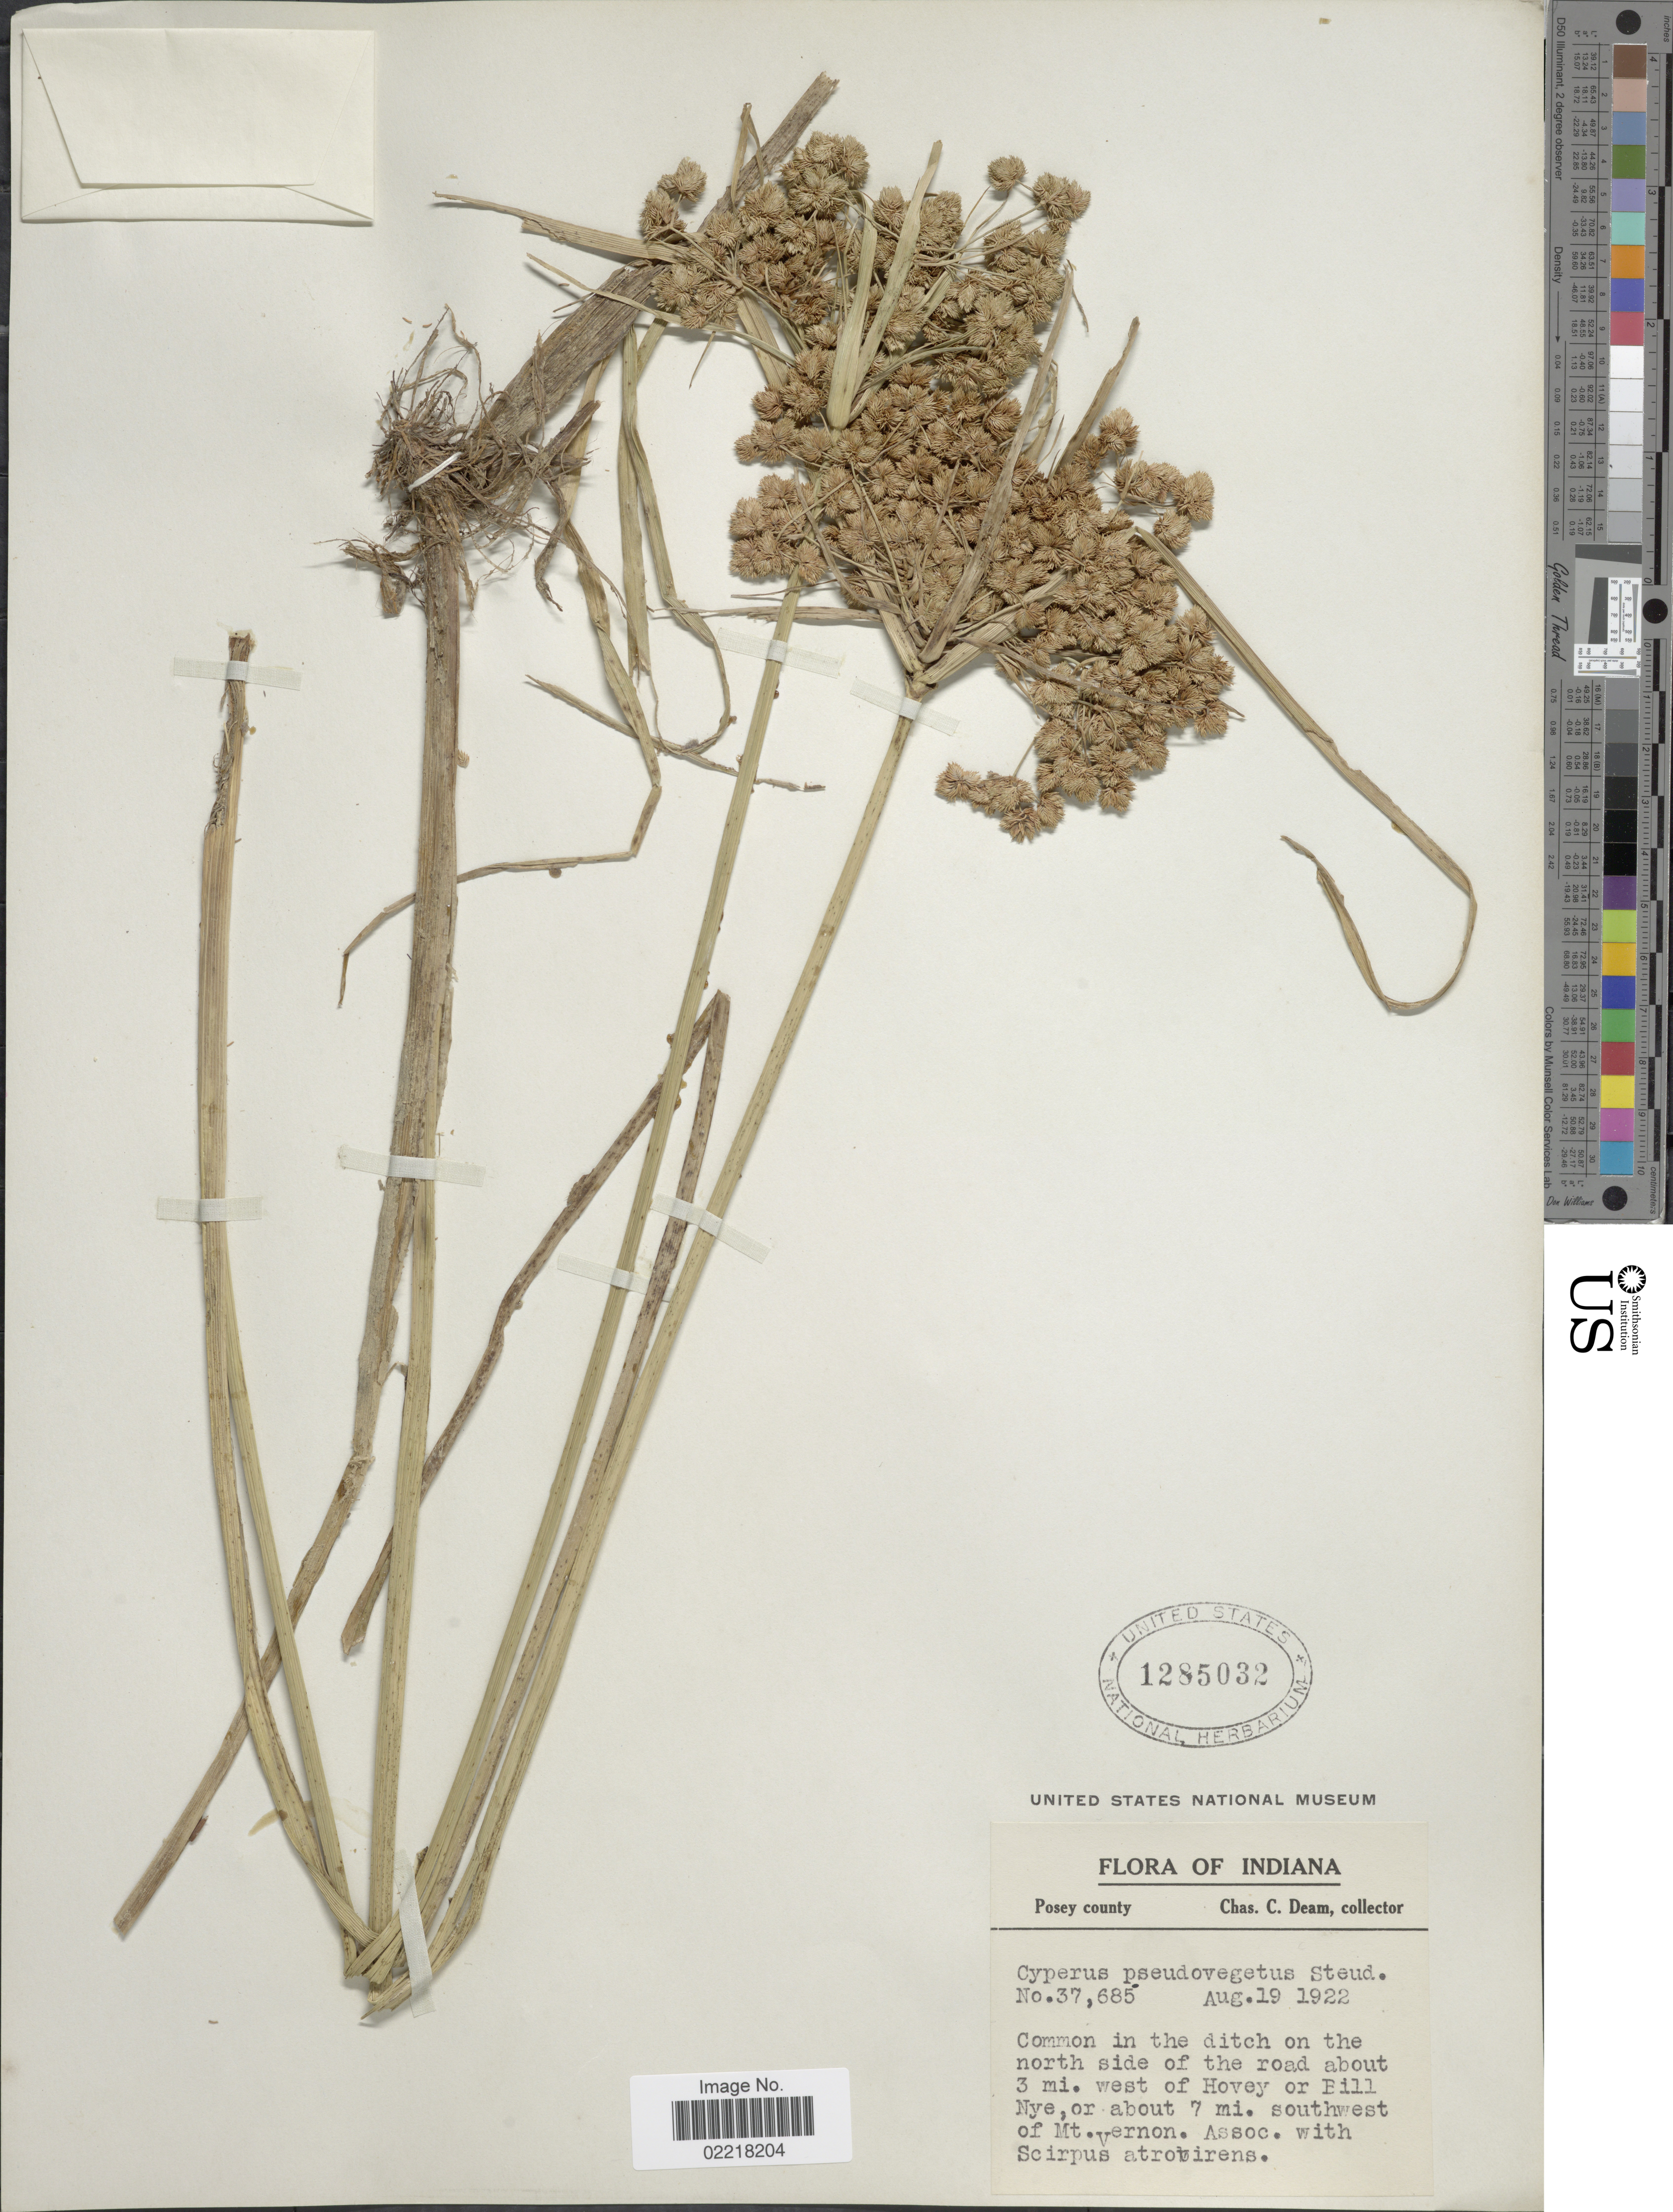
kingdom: Plantae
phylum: Tracheophyta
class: Liliopsida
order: Poales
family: Cyperaceae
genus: Cyperus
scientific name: Cyperus pseudovegetus Steud.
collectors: C. C. Deam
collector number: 37685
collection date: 1922-08-19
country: United States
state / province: Indiana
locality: Posey County. Common in the ditch on the north side of the road about 3 mi. west of Hovey or Bill Nye, or about 7 mi. southwest of Mt. Vernon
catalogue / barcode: US 1285032